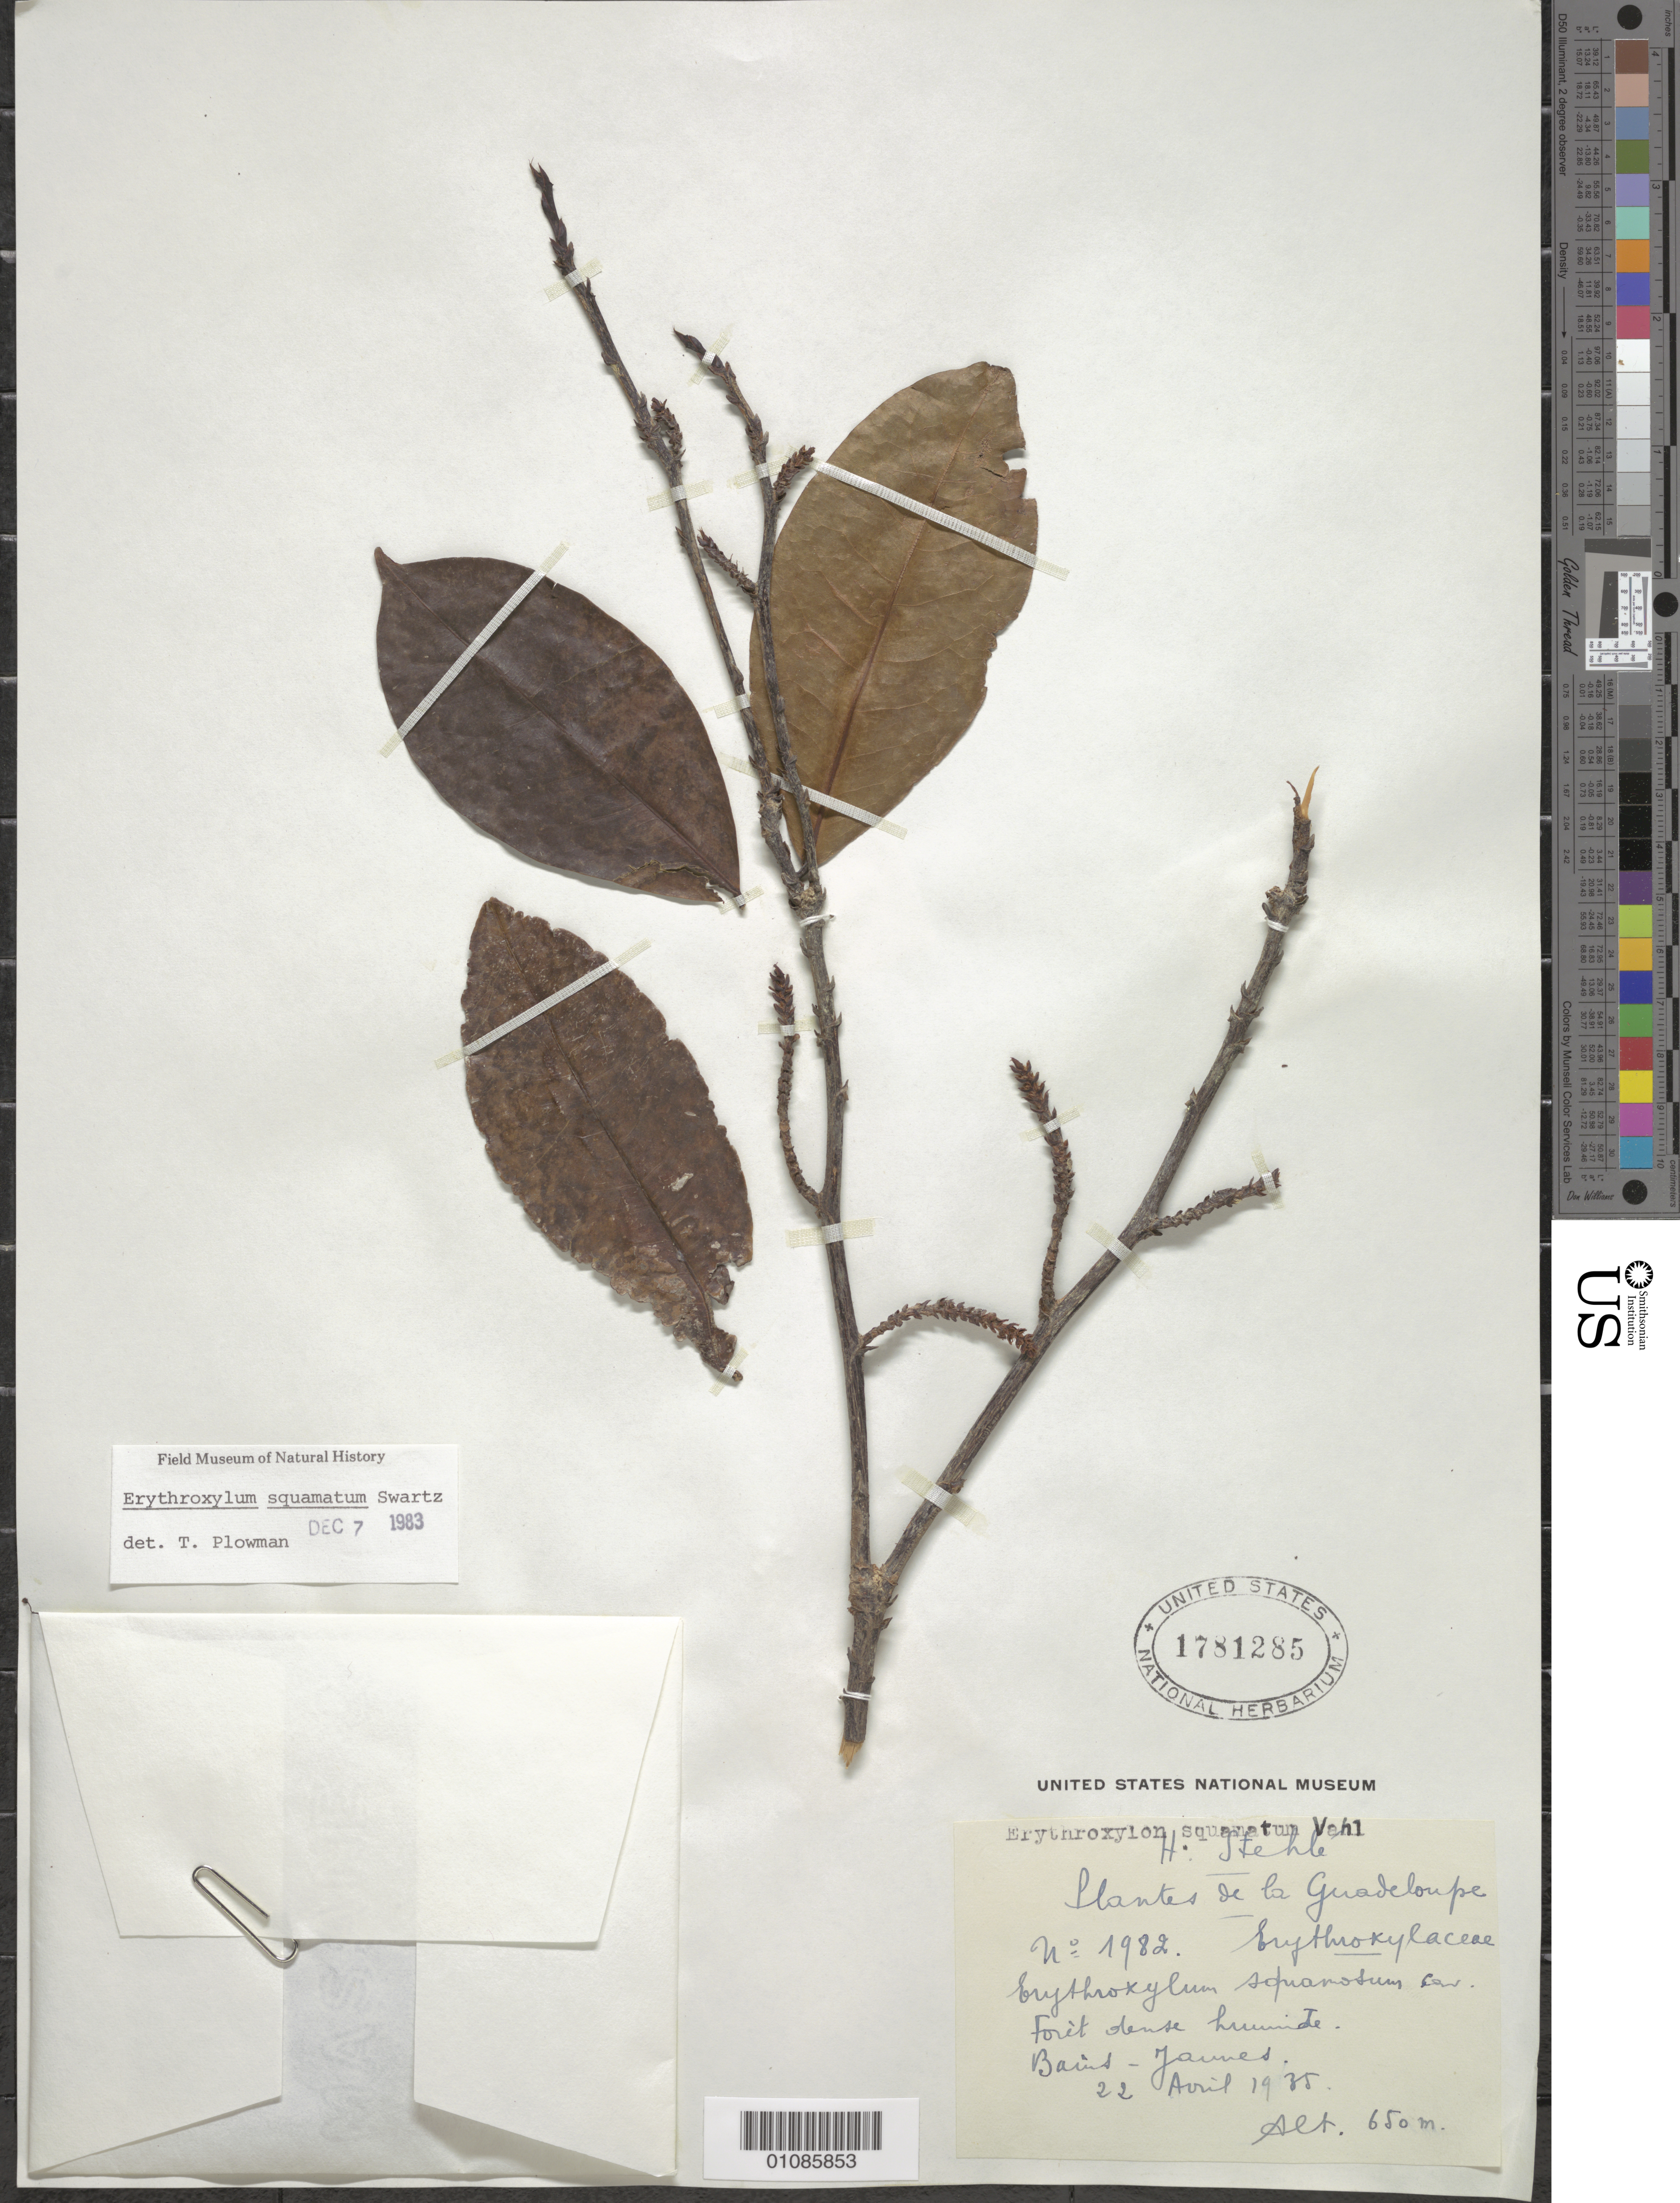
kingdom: Plantae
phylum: Tracheophyta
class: Magnoliopsida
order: Malpighiales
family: Erythroxylaceae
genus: Erythroxylum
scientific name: Erythroxylum squamatum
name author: Sw.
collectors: H. Stehlé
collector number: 1982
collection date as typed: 22 Apr 1935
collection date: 1935-04-22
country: Guadeloupe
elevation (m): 650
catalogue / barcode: US 1781285